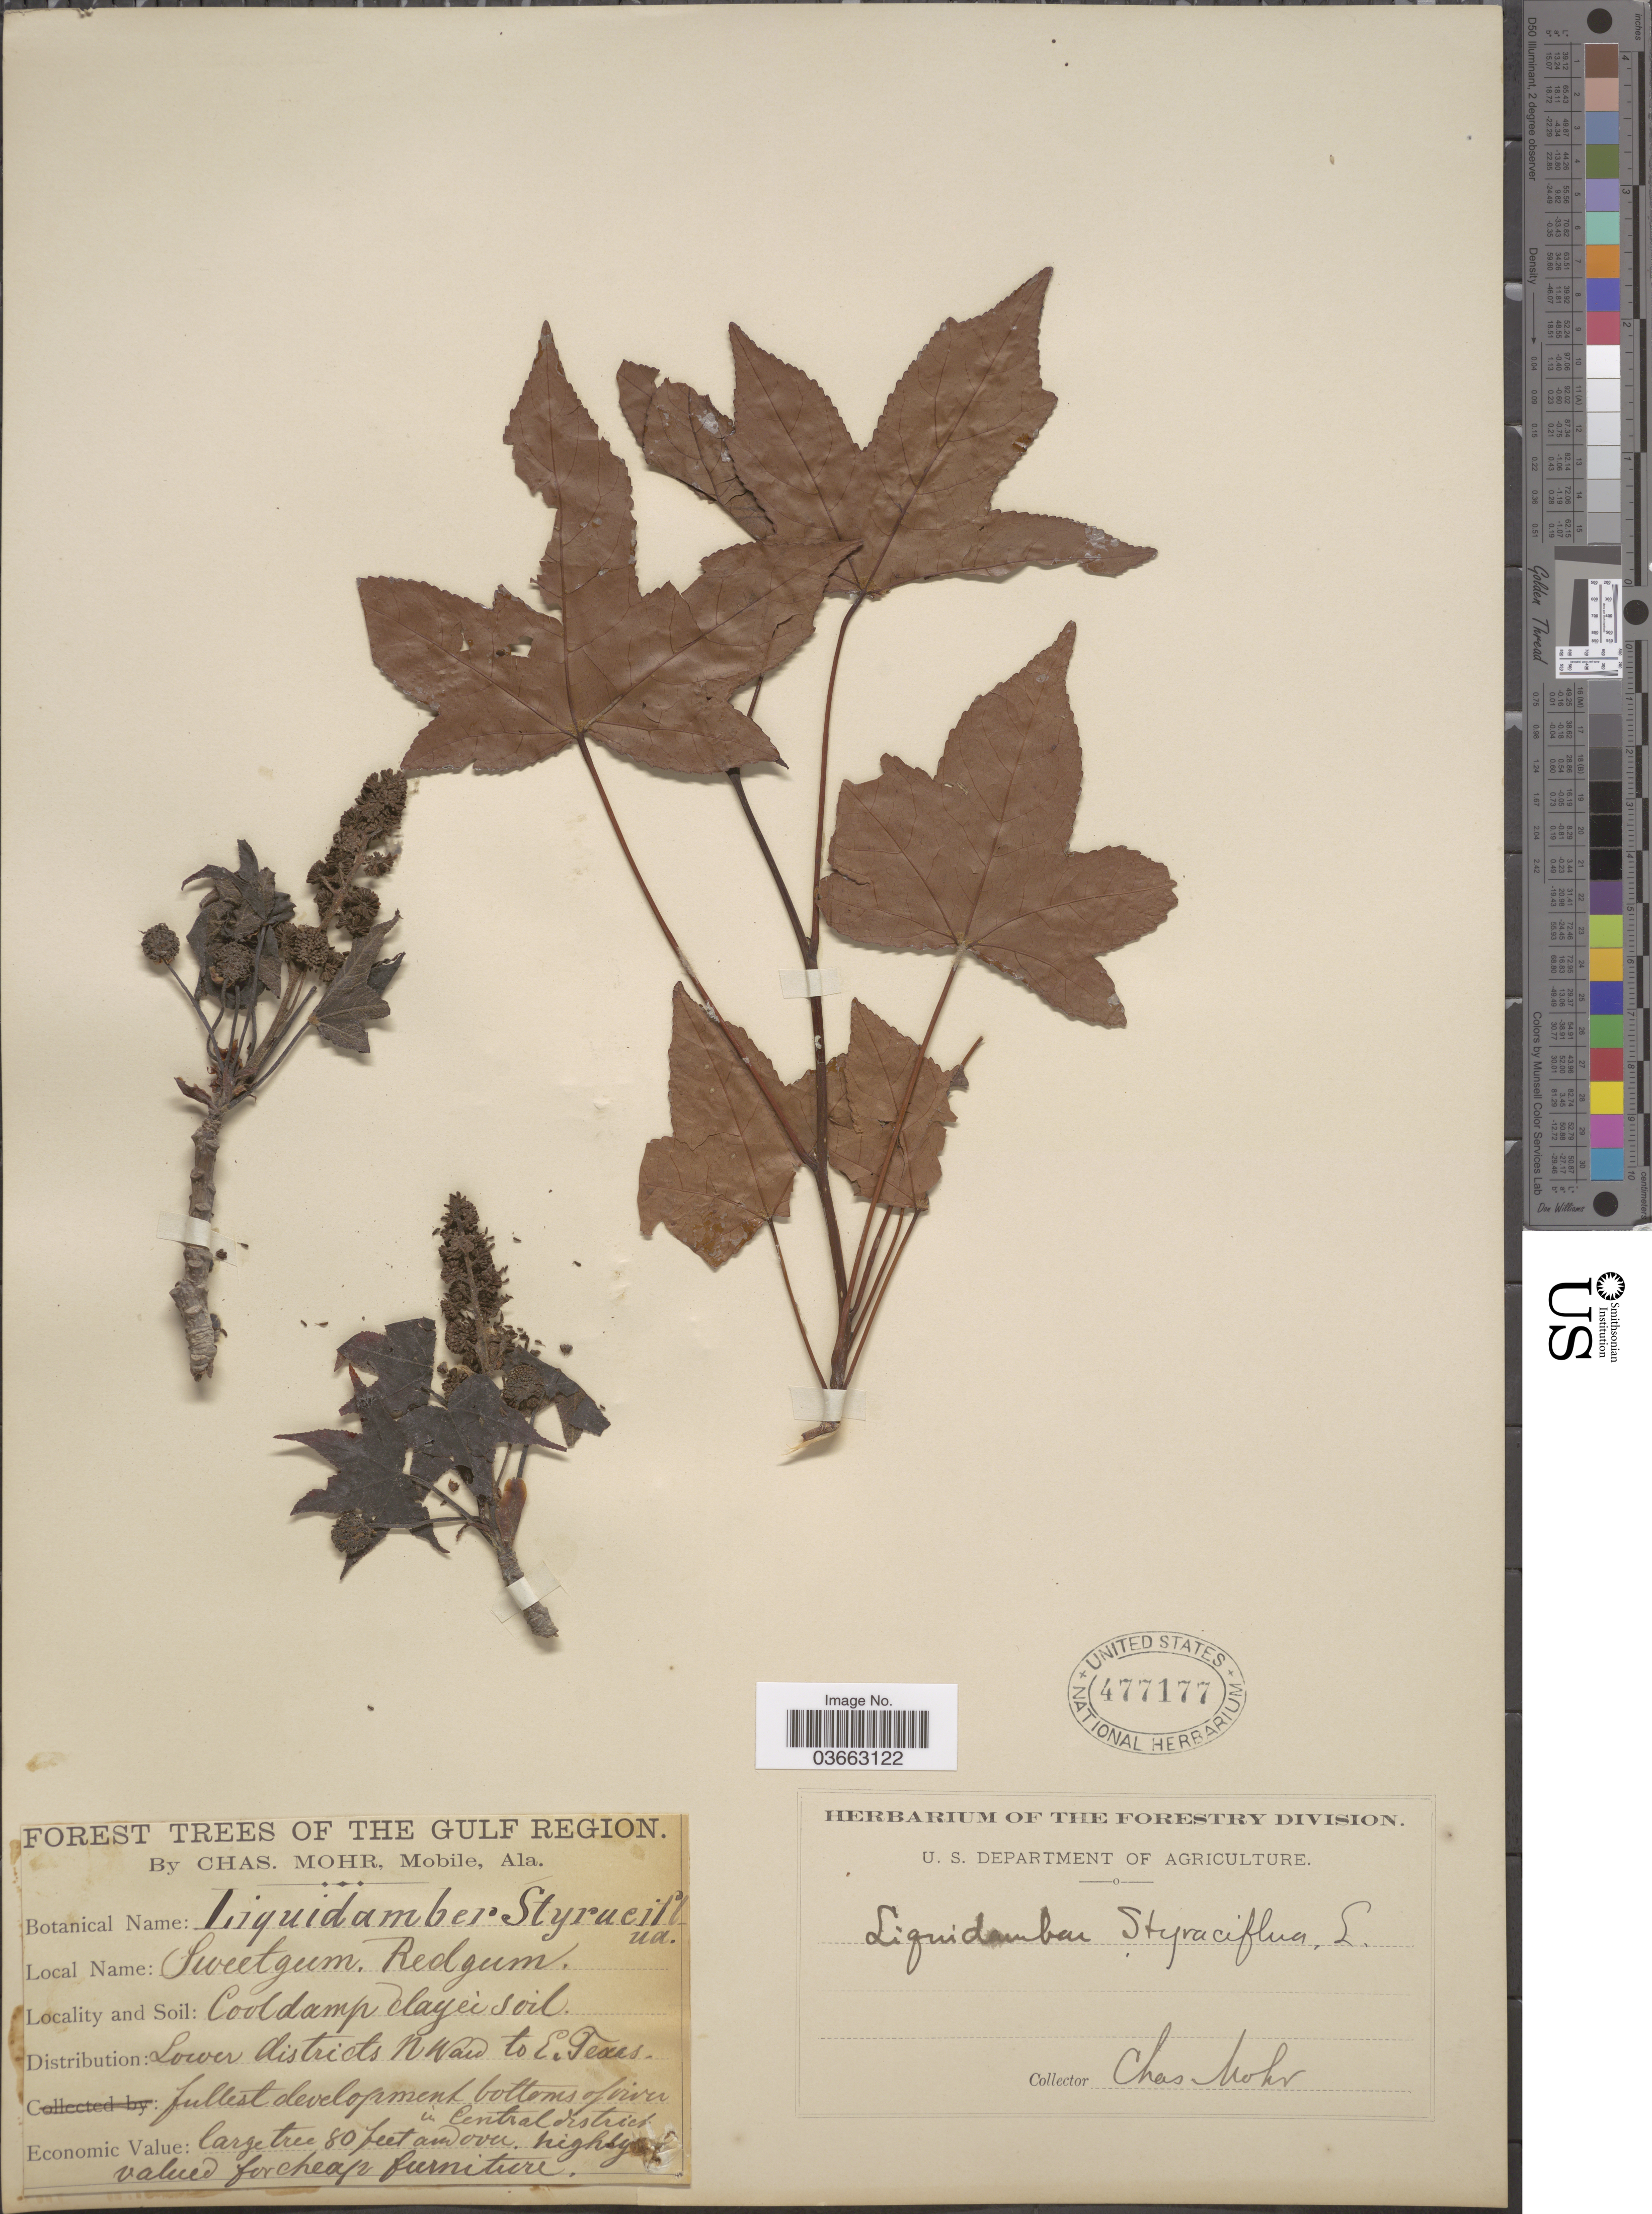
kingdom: Plantae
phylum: Tracheophyta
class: Magnoliopsida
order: Saxifragales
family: Altingiaceae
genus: Liquidambar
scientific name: Liquidambar styraciflua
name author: L.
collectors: Mohr, C. T. (herbarium)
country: United States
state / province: Texas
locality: Lower districts N ! to E. Texas. fullest development bottoms of river in Central district.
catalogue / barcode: US 477177